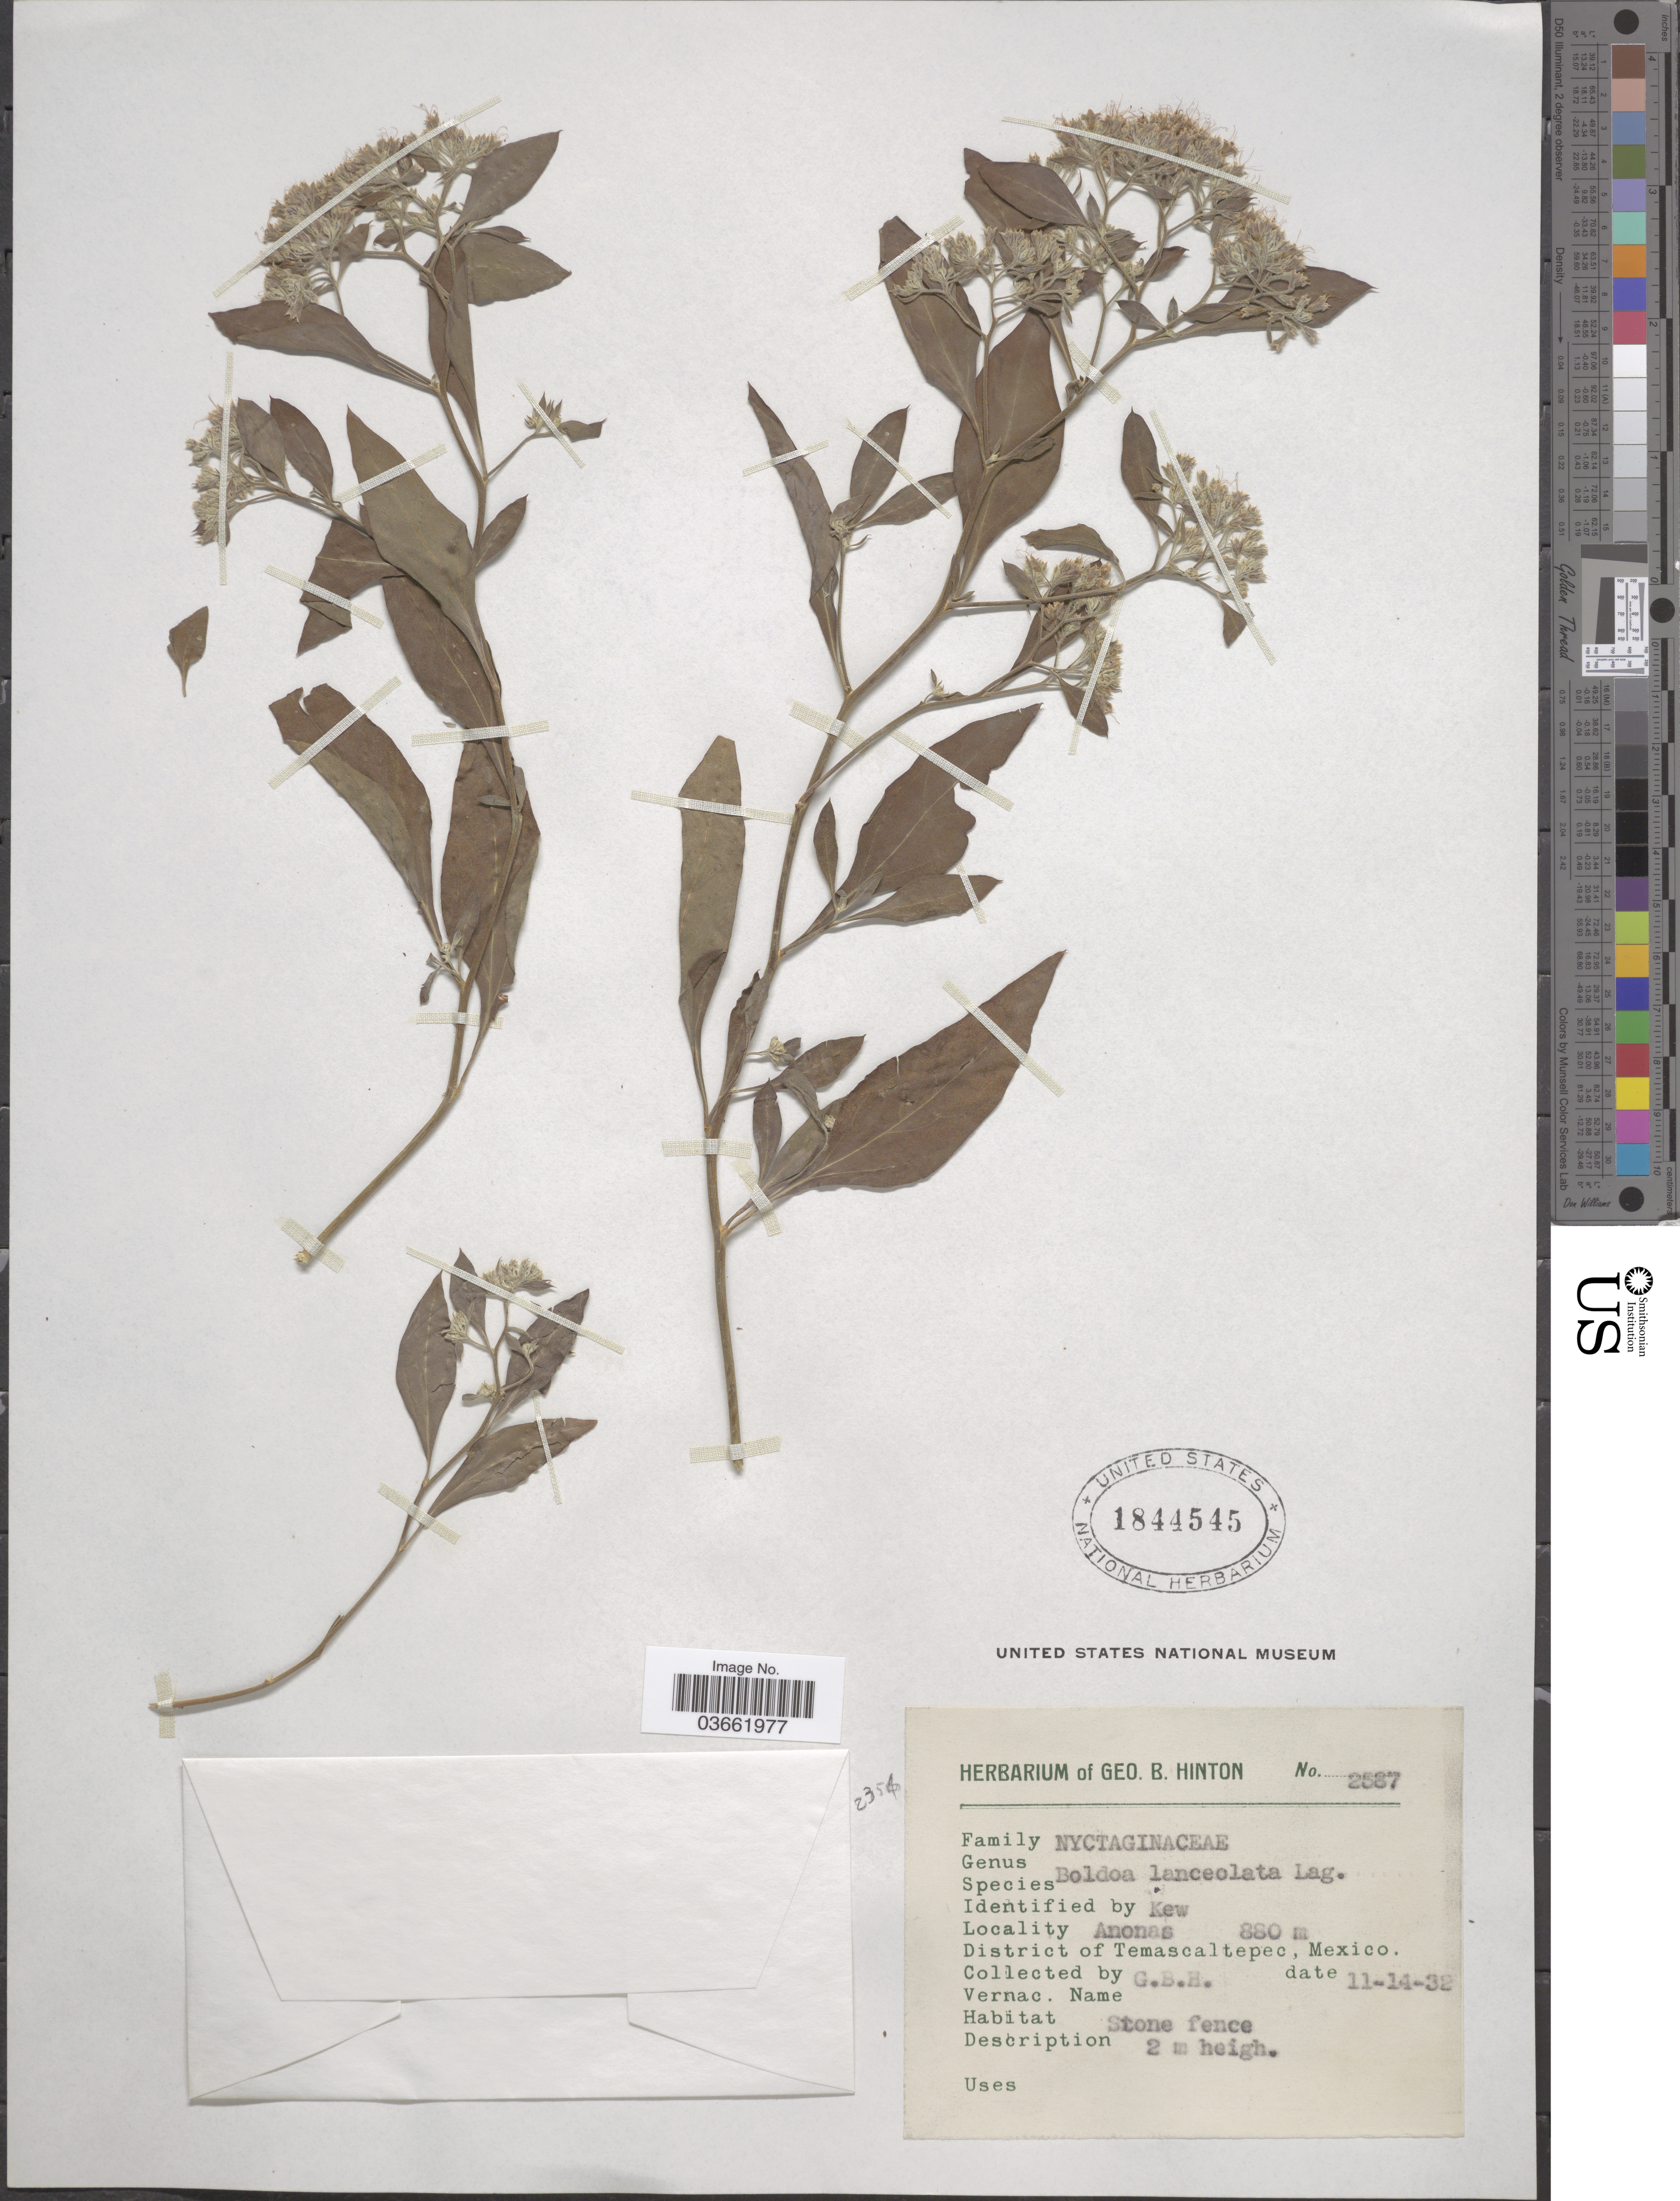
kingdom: Plantae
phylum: Tracheophyta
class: Magnoliopsida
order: Caryophyllales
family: Nyctaginaceae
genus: Boldoa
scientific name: Boldoa lanceolata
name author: Lag.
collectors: G. B. Hinton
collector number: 2587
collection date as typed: Transcribed d/m/y: 14/11/32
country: Mexico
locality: Anonas. District of Temascaltepec.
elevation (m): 880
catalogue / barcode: US 1844545